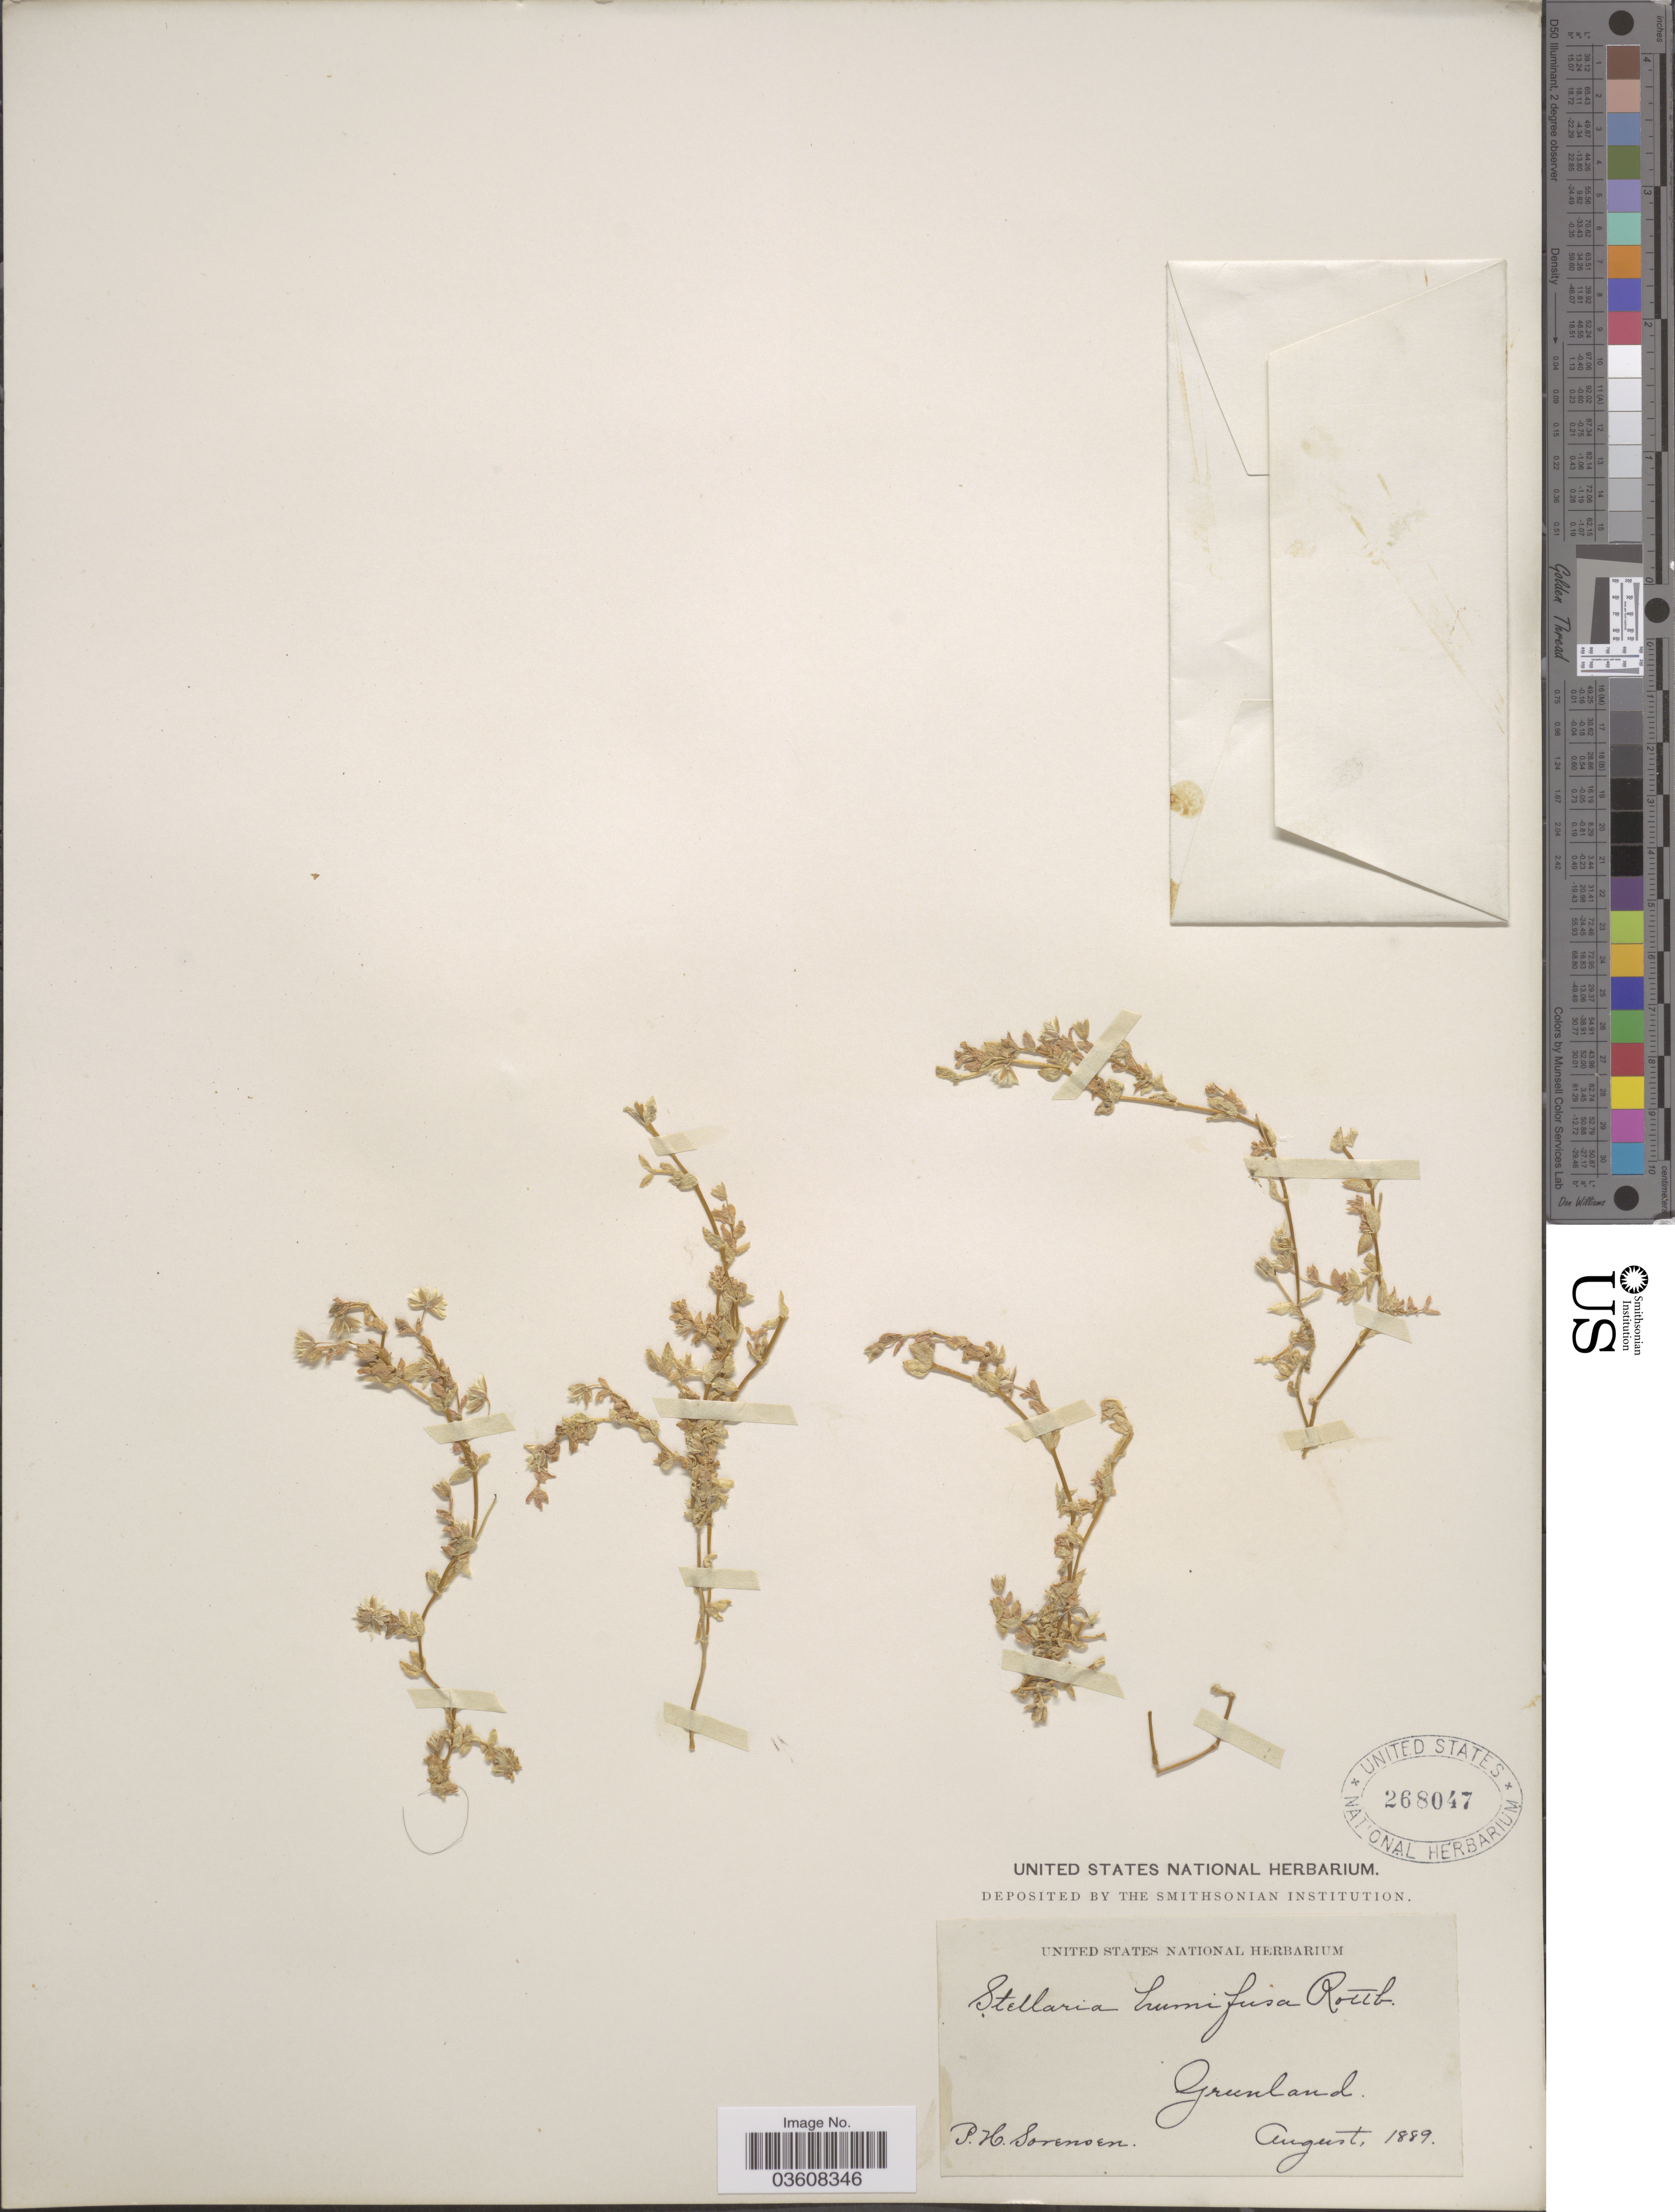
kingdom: Plantae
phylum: Tracheophyta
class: Magnoliopsida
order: Caryophyllales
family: Caryophyllaceae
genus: Stellaria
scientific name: Stellaria humifusa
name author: Rottb.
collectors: P. Sorensen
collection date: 1889-08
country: Greenland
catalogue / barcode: US 268047